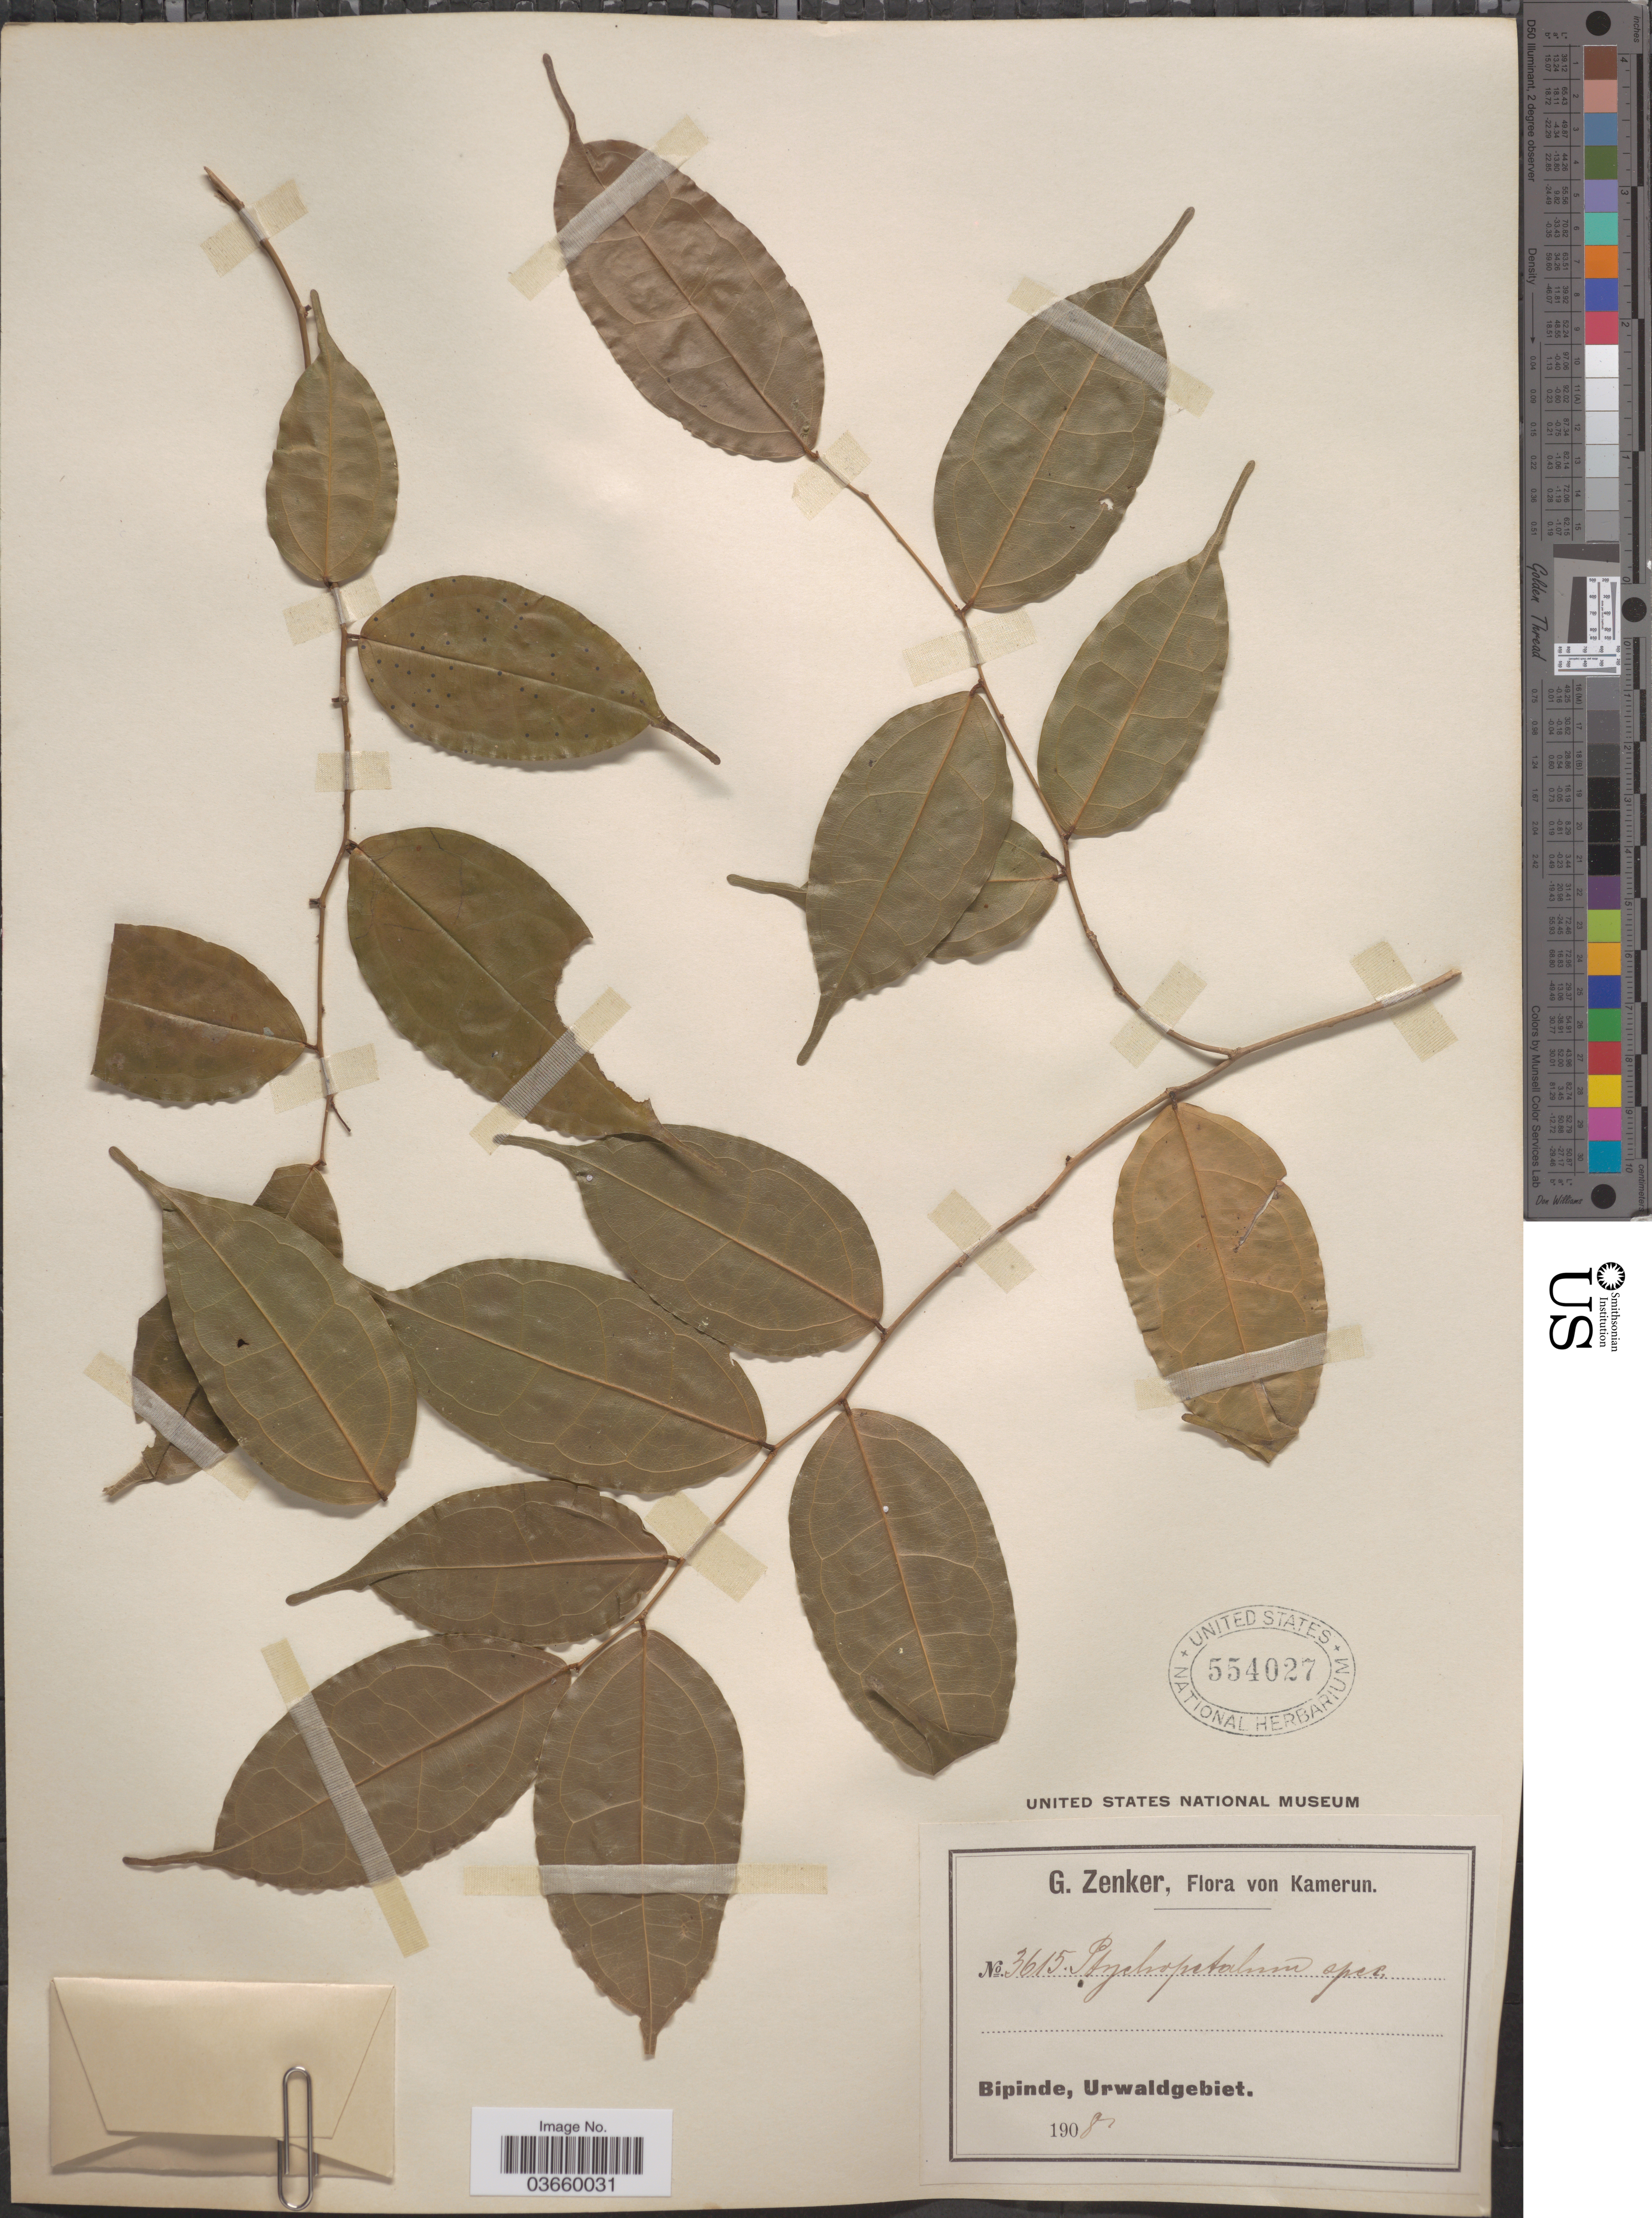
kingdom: Plantae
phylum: Tracheophyta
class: Magnoliopsida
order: Santalales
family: Olacaceae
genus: Ptychopetalum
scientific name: Ptychopetalum sp.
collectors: G. A. Zenker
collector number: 3615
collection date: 1908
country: Cameroon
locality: Kamerun. Bipinde, Urwaldgebiet.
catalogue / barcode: US 554027